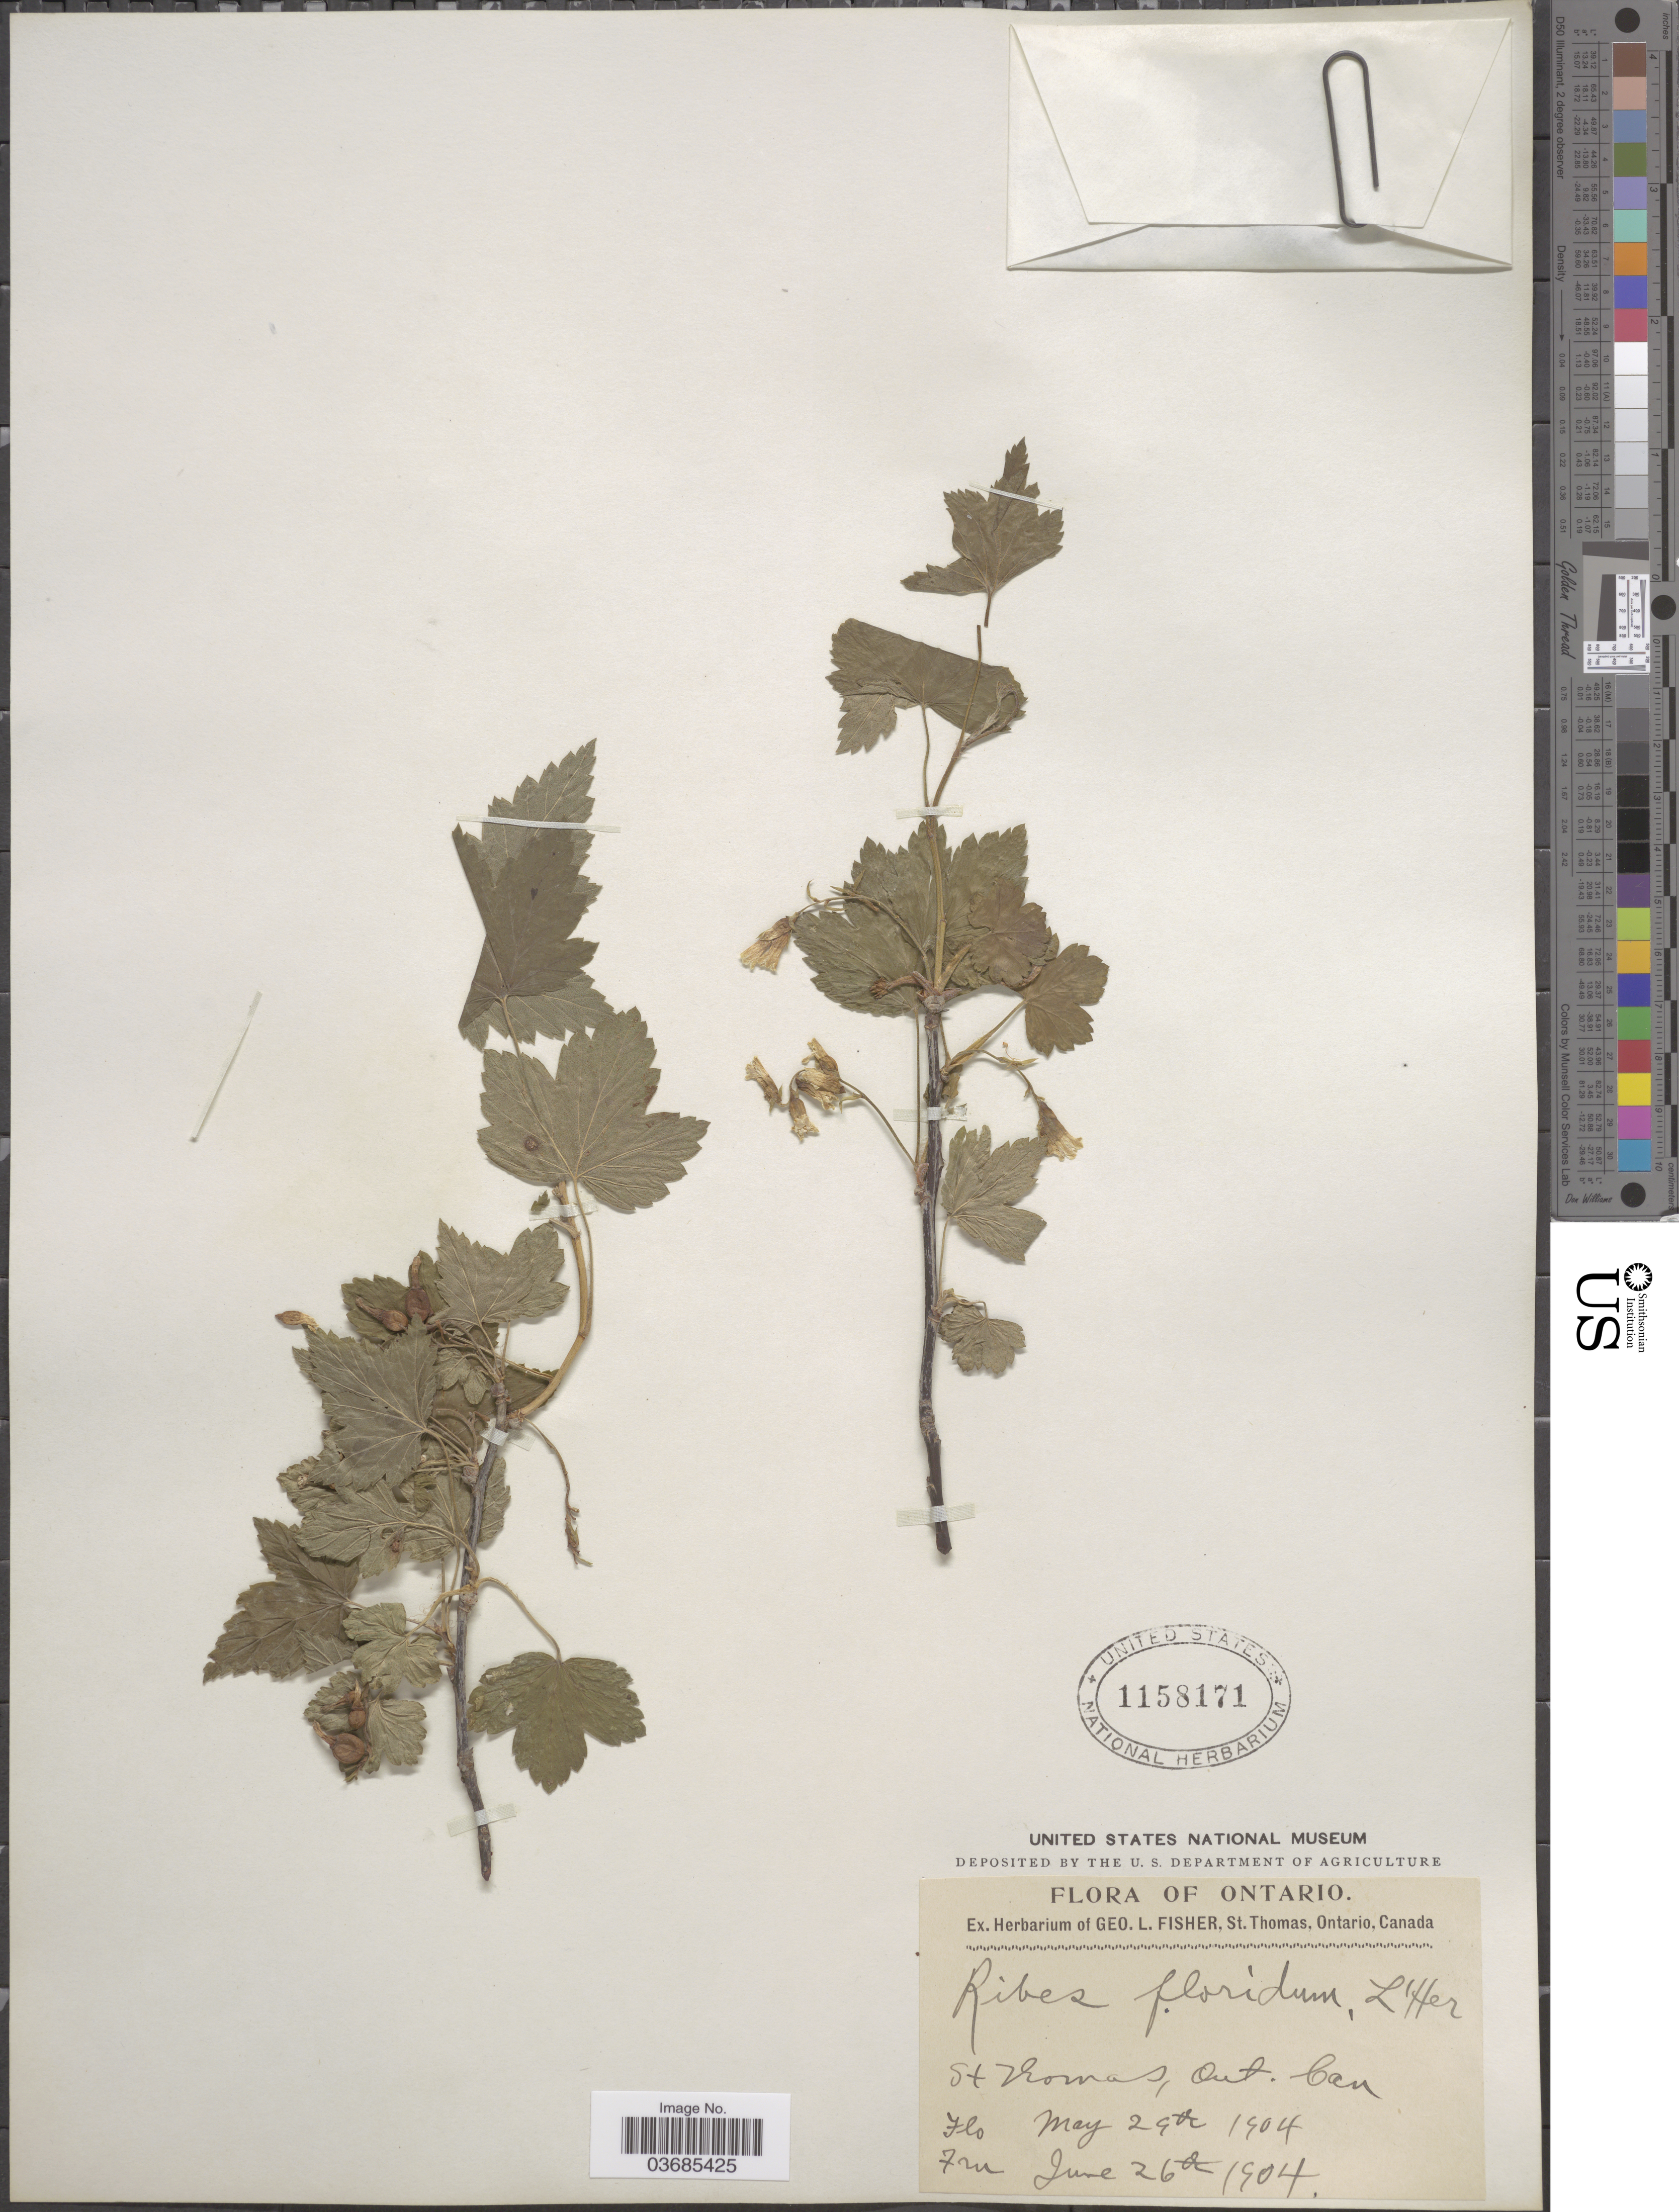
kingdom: Plantae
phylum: Tracheophyta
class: Magnoliopsida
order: Saxifragales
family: Grossulariaceae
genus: Ribes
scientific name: Ribes americanum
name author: Mill.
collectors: ex herb. Geo L. Fisher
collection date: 1904-05-29/1904-06-26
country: Canada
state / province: Ontario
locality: St Thomas, Ont.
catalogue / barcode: US 1158171